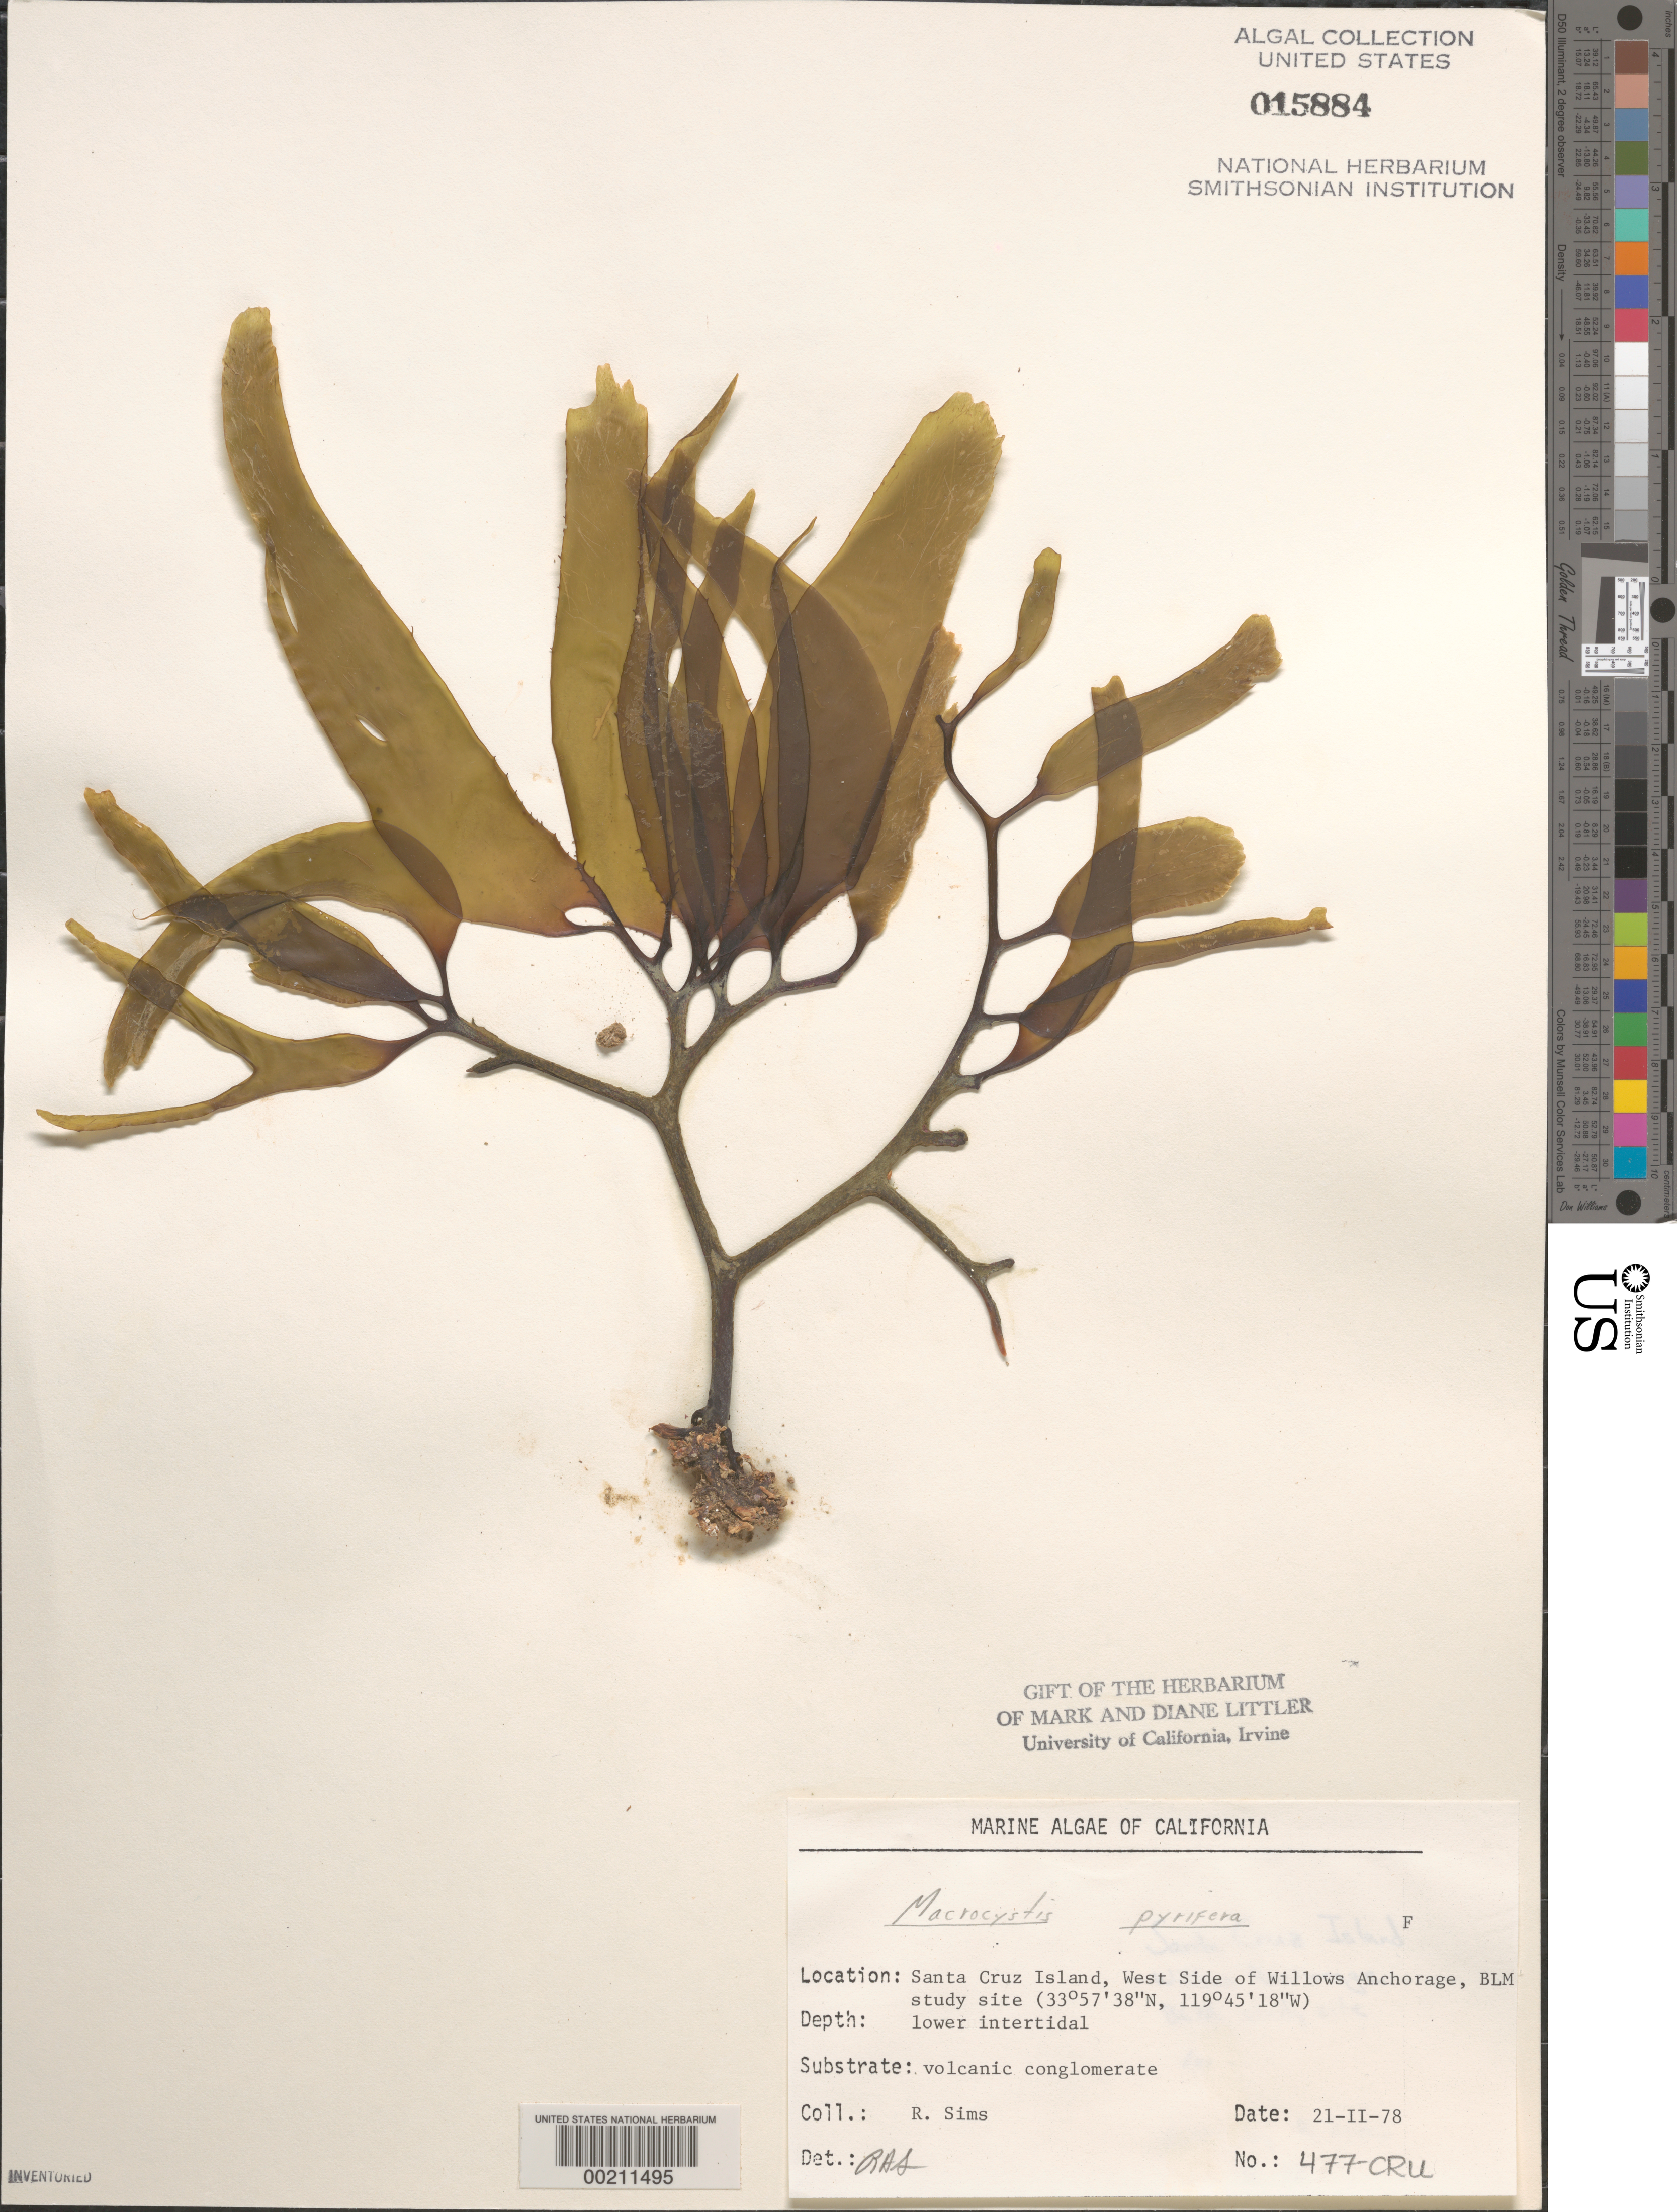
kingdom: Chromista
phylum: Ochrophyta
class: Phaeophyceae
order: Laminariales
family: Laminariaceae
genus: Macrocystis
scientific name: Macrocystis pyrifera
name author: (L.) C. Agardh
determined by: Sims, Robert H.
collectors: R. H. Sims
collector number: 477-cru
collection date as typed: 21 Feb 1978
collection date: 1978-02-21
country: United States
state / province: California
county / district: Santa Barbara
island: Santa Cruz Island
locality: Willows Anchorage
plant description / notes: BLM-SOCALBIGHT Rocky Intertidal Survey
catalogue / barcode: US 15884